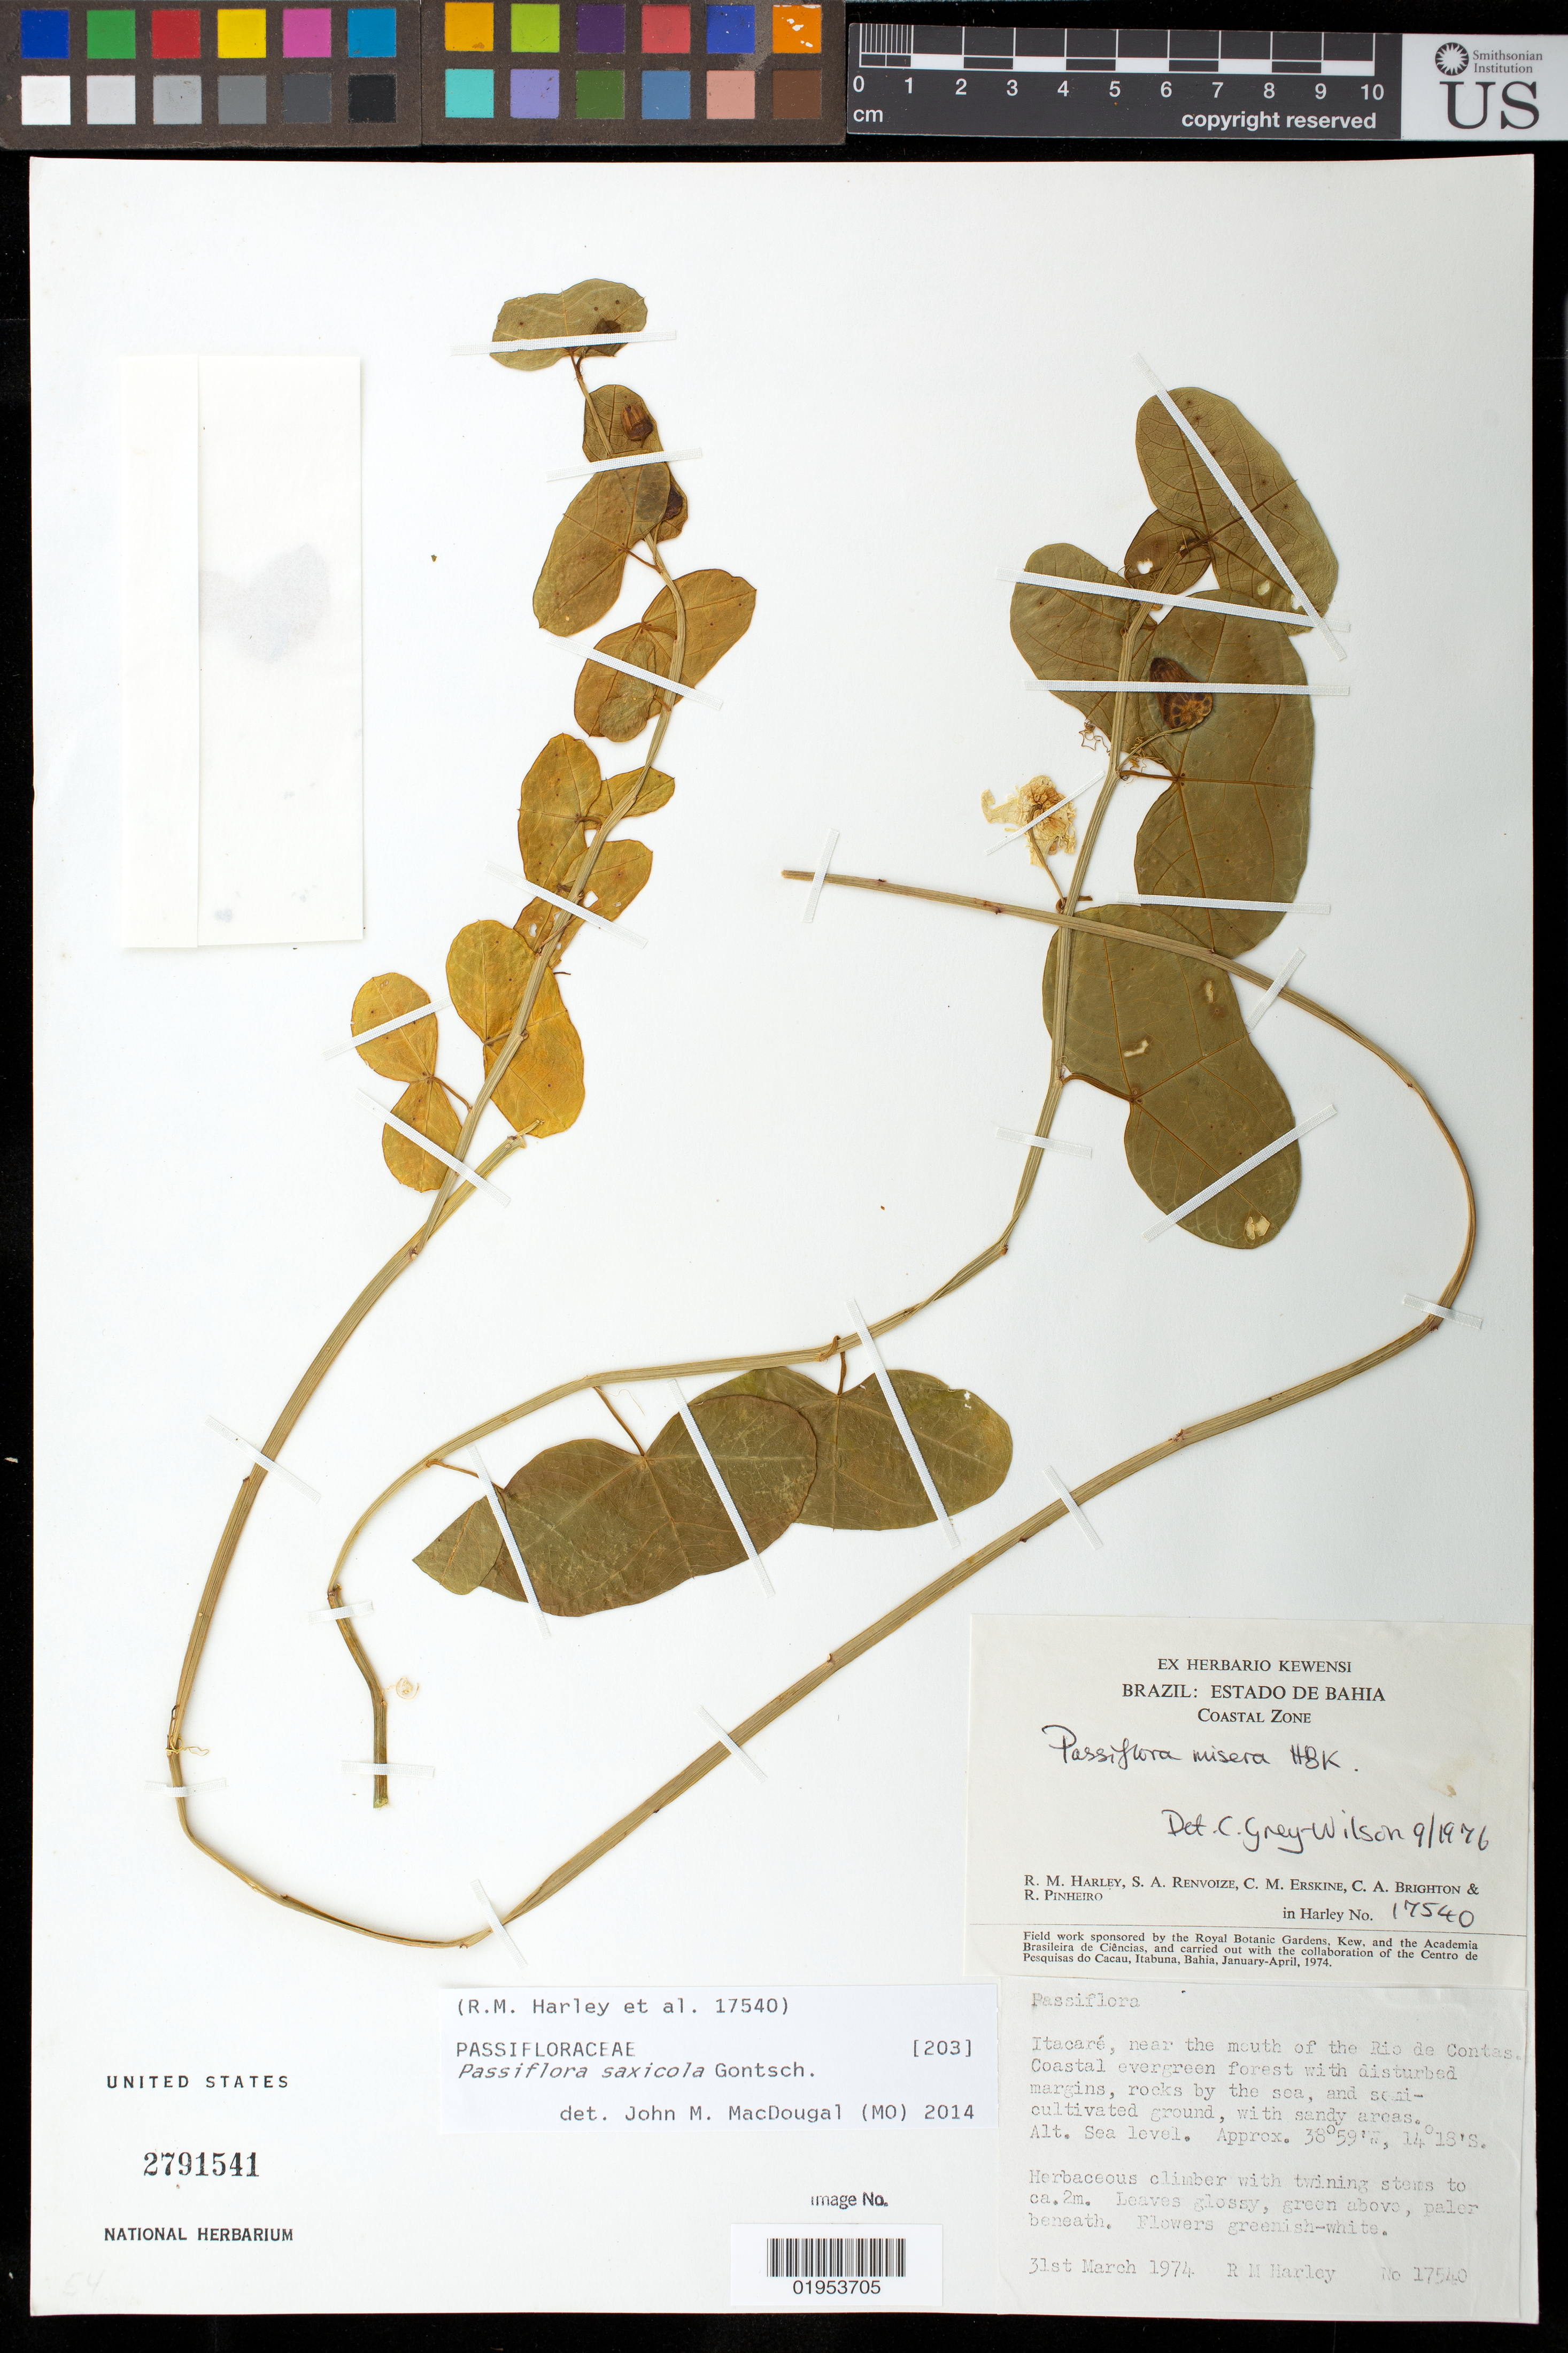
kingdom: Plantae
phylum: Tracheophyta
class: Magnoliopsida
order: Malpighiales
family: Passifloraceae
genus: Passiflora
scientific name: Passiflora saxicola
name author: Gontsch.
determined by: MacDougal, John M.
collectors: R. M. Harley, S. A. Renvoize, C. Erskine, C. Brighton & R. Pinheiro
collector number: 17540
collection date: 1974-03-31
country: Brazil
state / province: Bahia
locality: Itacaré, near mouth of Rio de Contas.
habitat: Coastal evergreen forest w/ disturbed margins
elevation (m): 0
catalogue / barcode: US 2791541